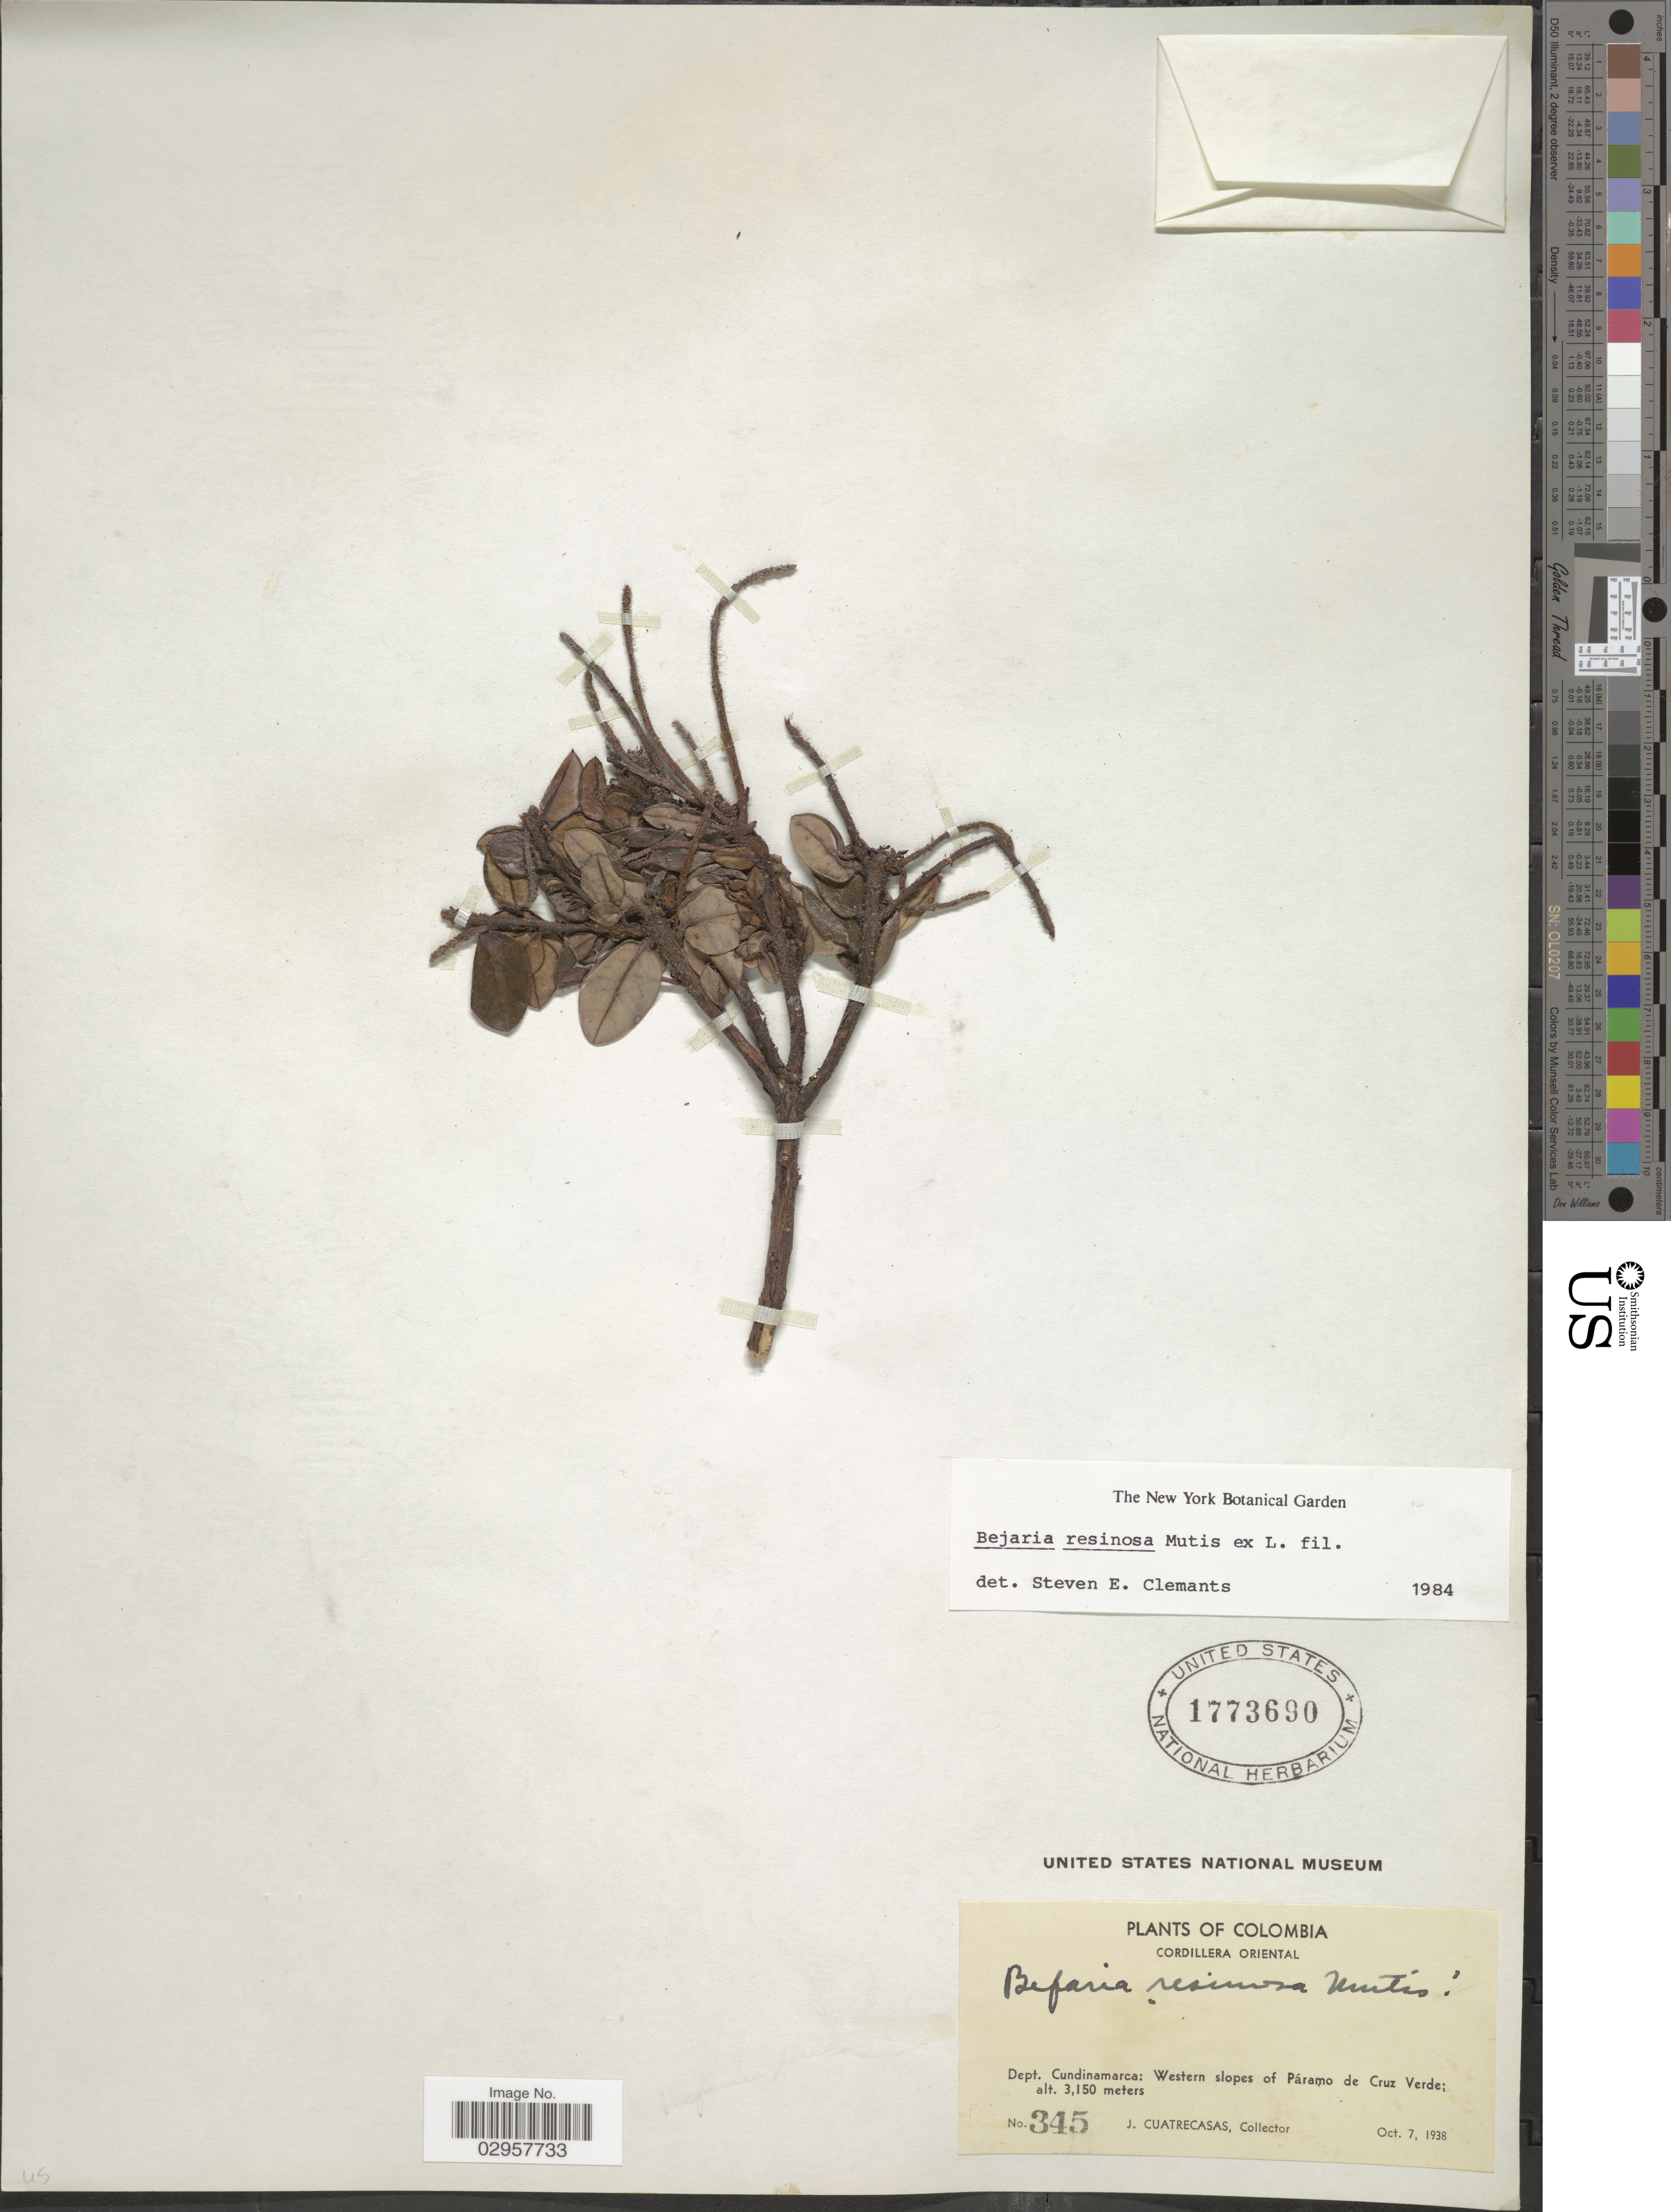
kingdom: Plantae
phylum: Tracheophyta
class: Magnoliopsida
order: Ericales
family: Ericaceae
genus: Befaria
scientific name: Befaria resinosa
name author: Mutis ex L. f.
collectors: J. Cuatrecasas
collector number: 345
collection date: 1938-10-07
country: Colombia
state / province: Cundinamarca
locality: Cordillera Oriental. Dept. Cundinamarca: Western slopes of Páramo de Cruz Verde.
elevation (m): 3150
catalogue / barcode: US 1773690